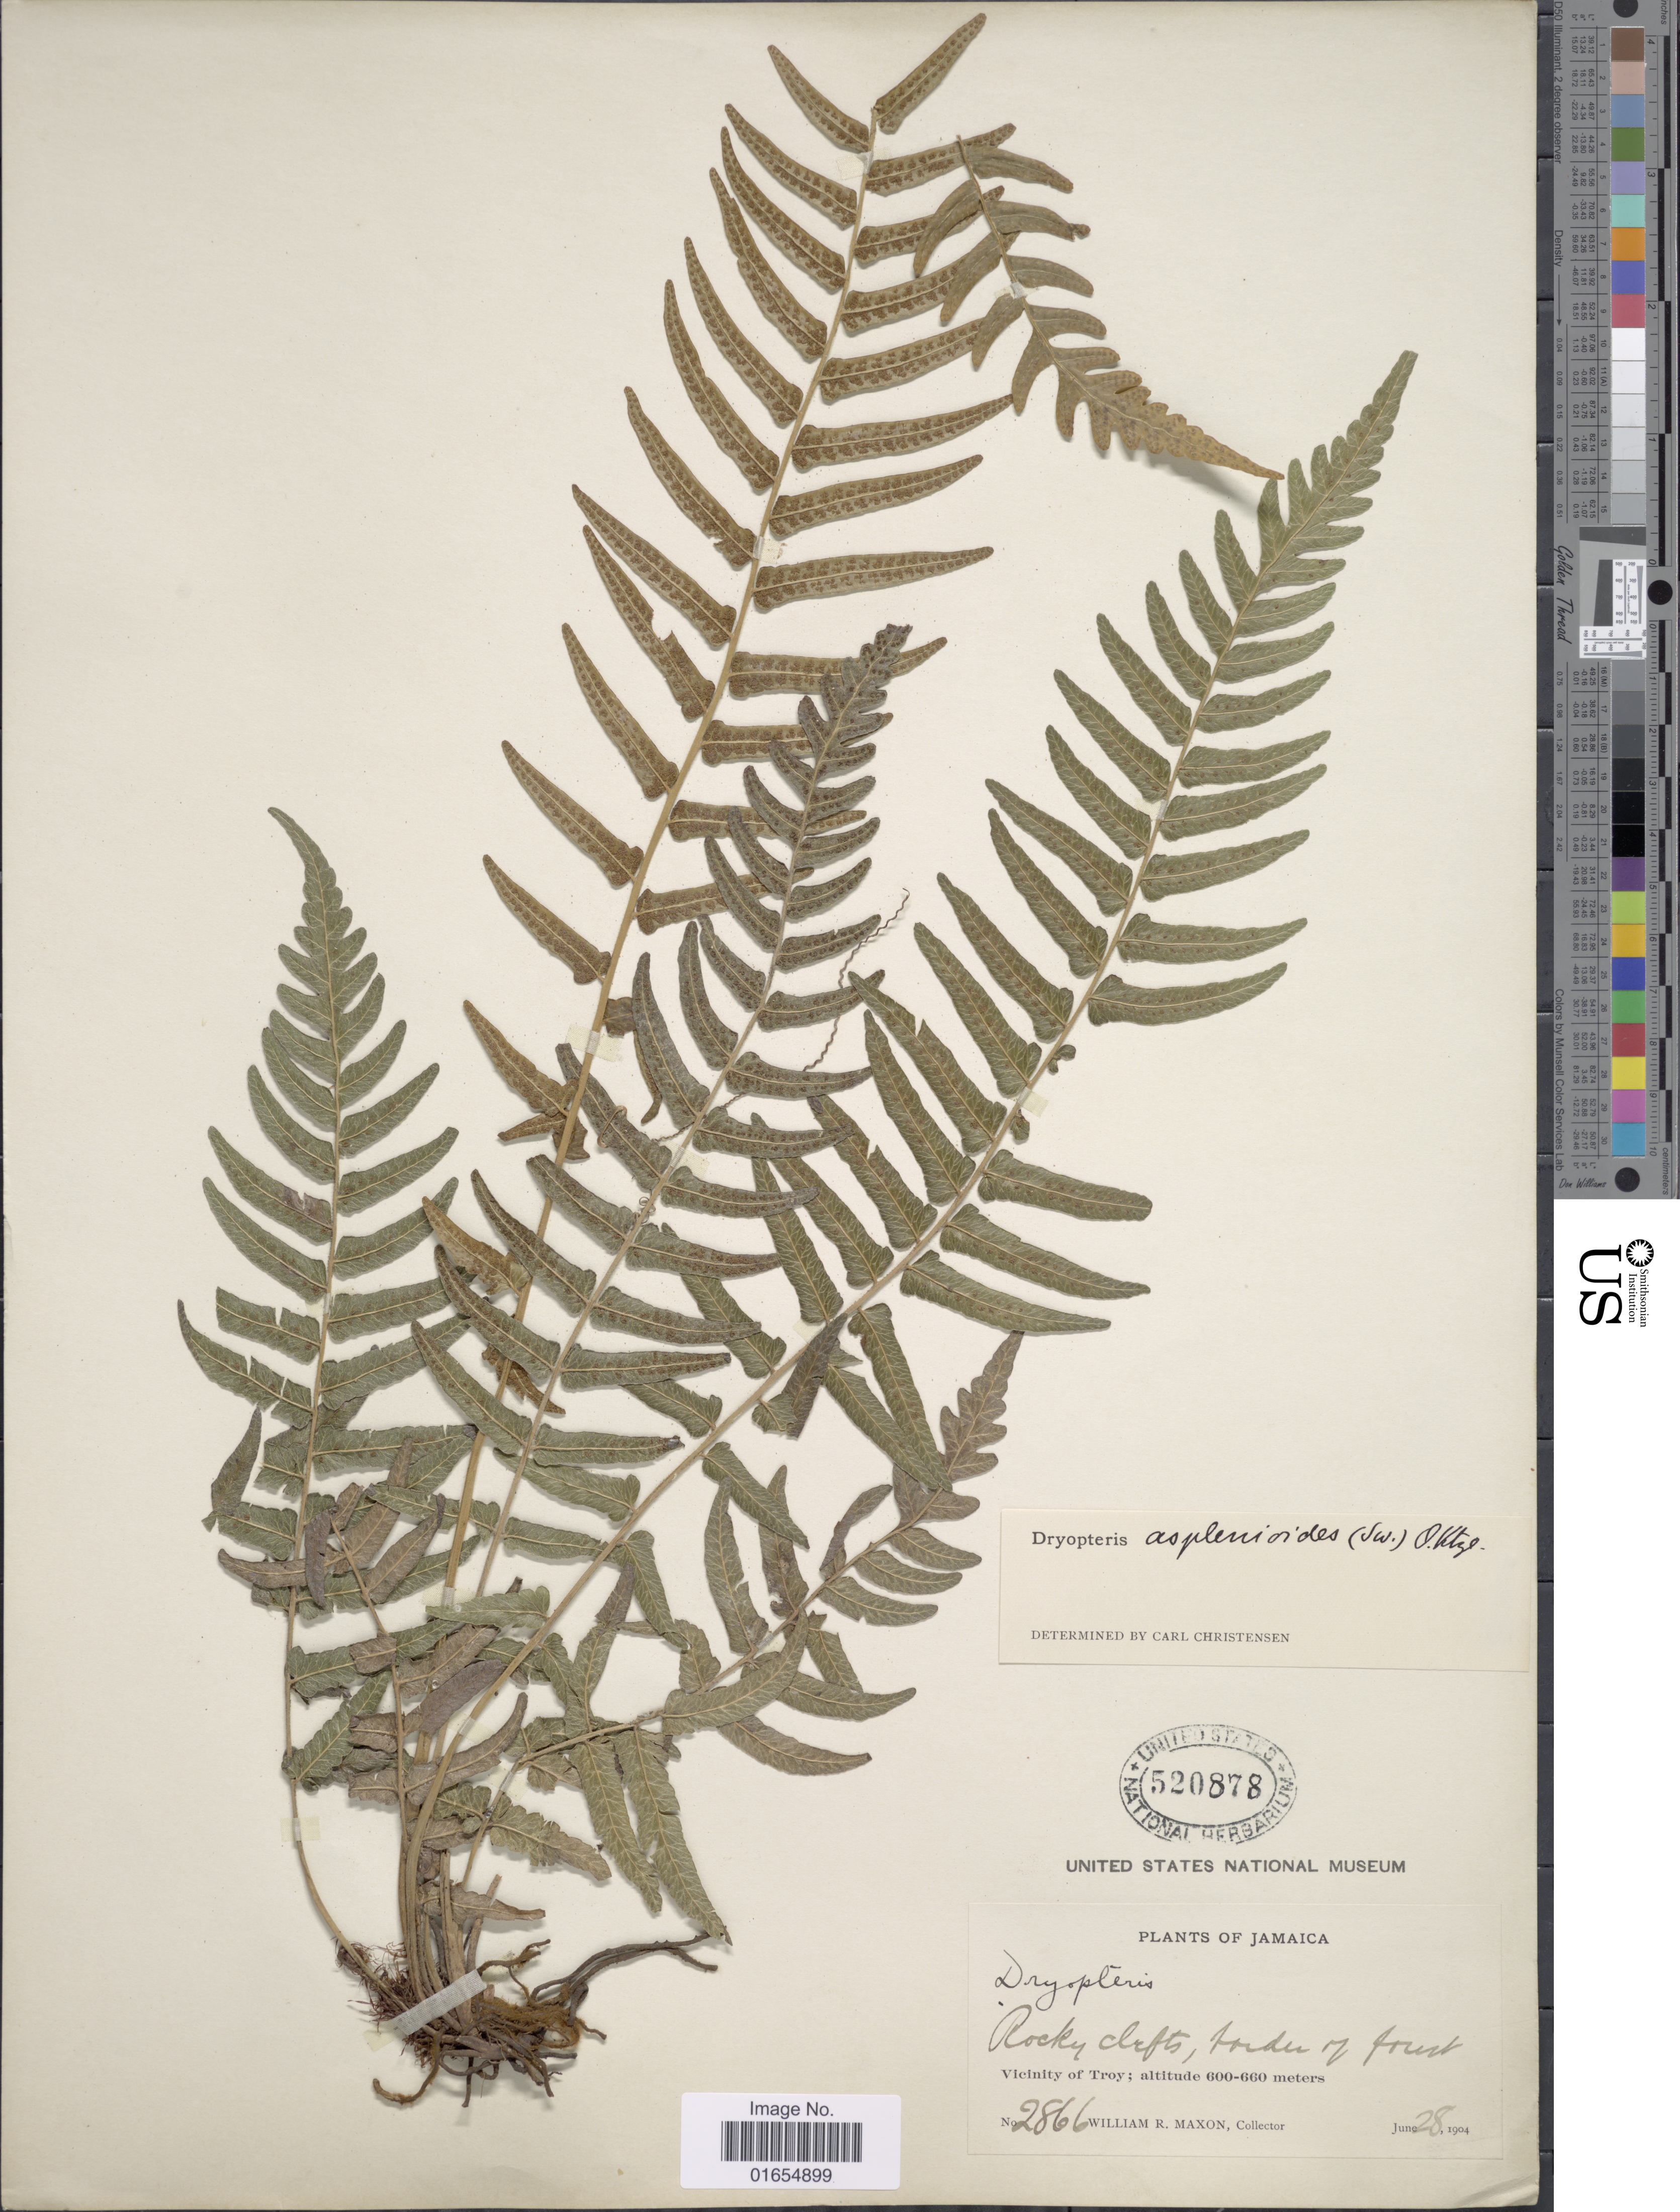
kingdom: Plantae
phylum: Tracheophyta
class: Polypodiopsida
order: Polypodiales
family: Thelypteridaceae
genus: Goniopteris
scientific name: Goniopteris retroflexa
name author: (L.) Pic. Serm.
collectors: W. R. Maxon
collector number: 2866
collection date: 1904-06-28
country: Jamaica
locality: Vicinity of Troy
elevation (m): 600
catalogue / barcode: US 520878